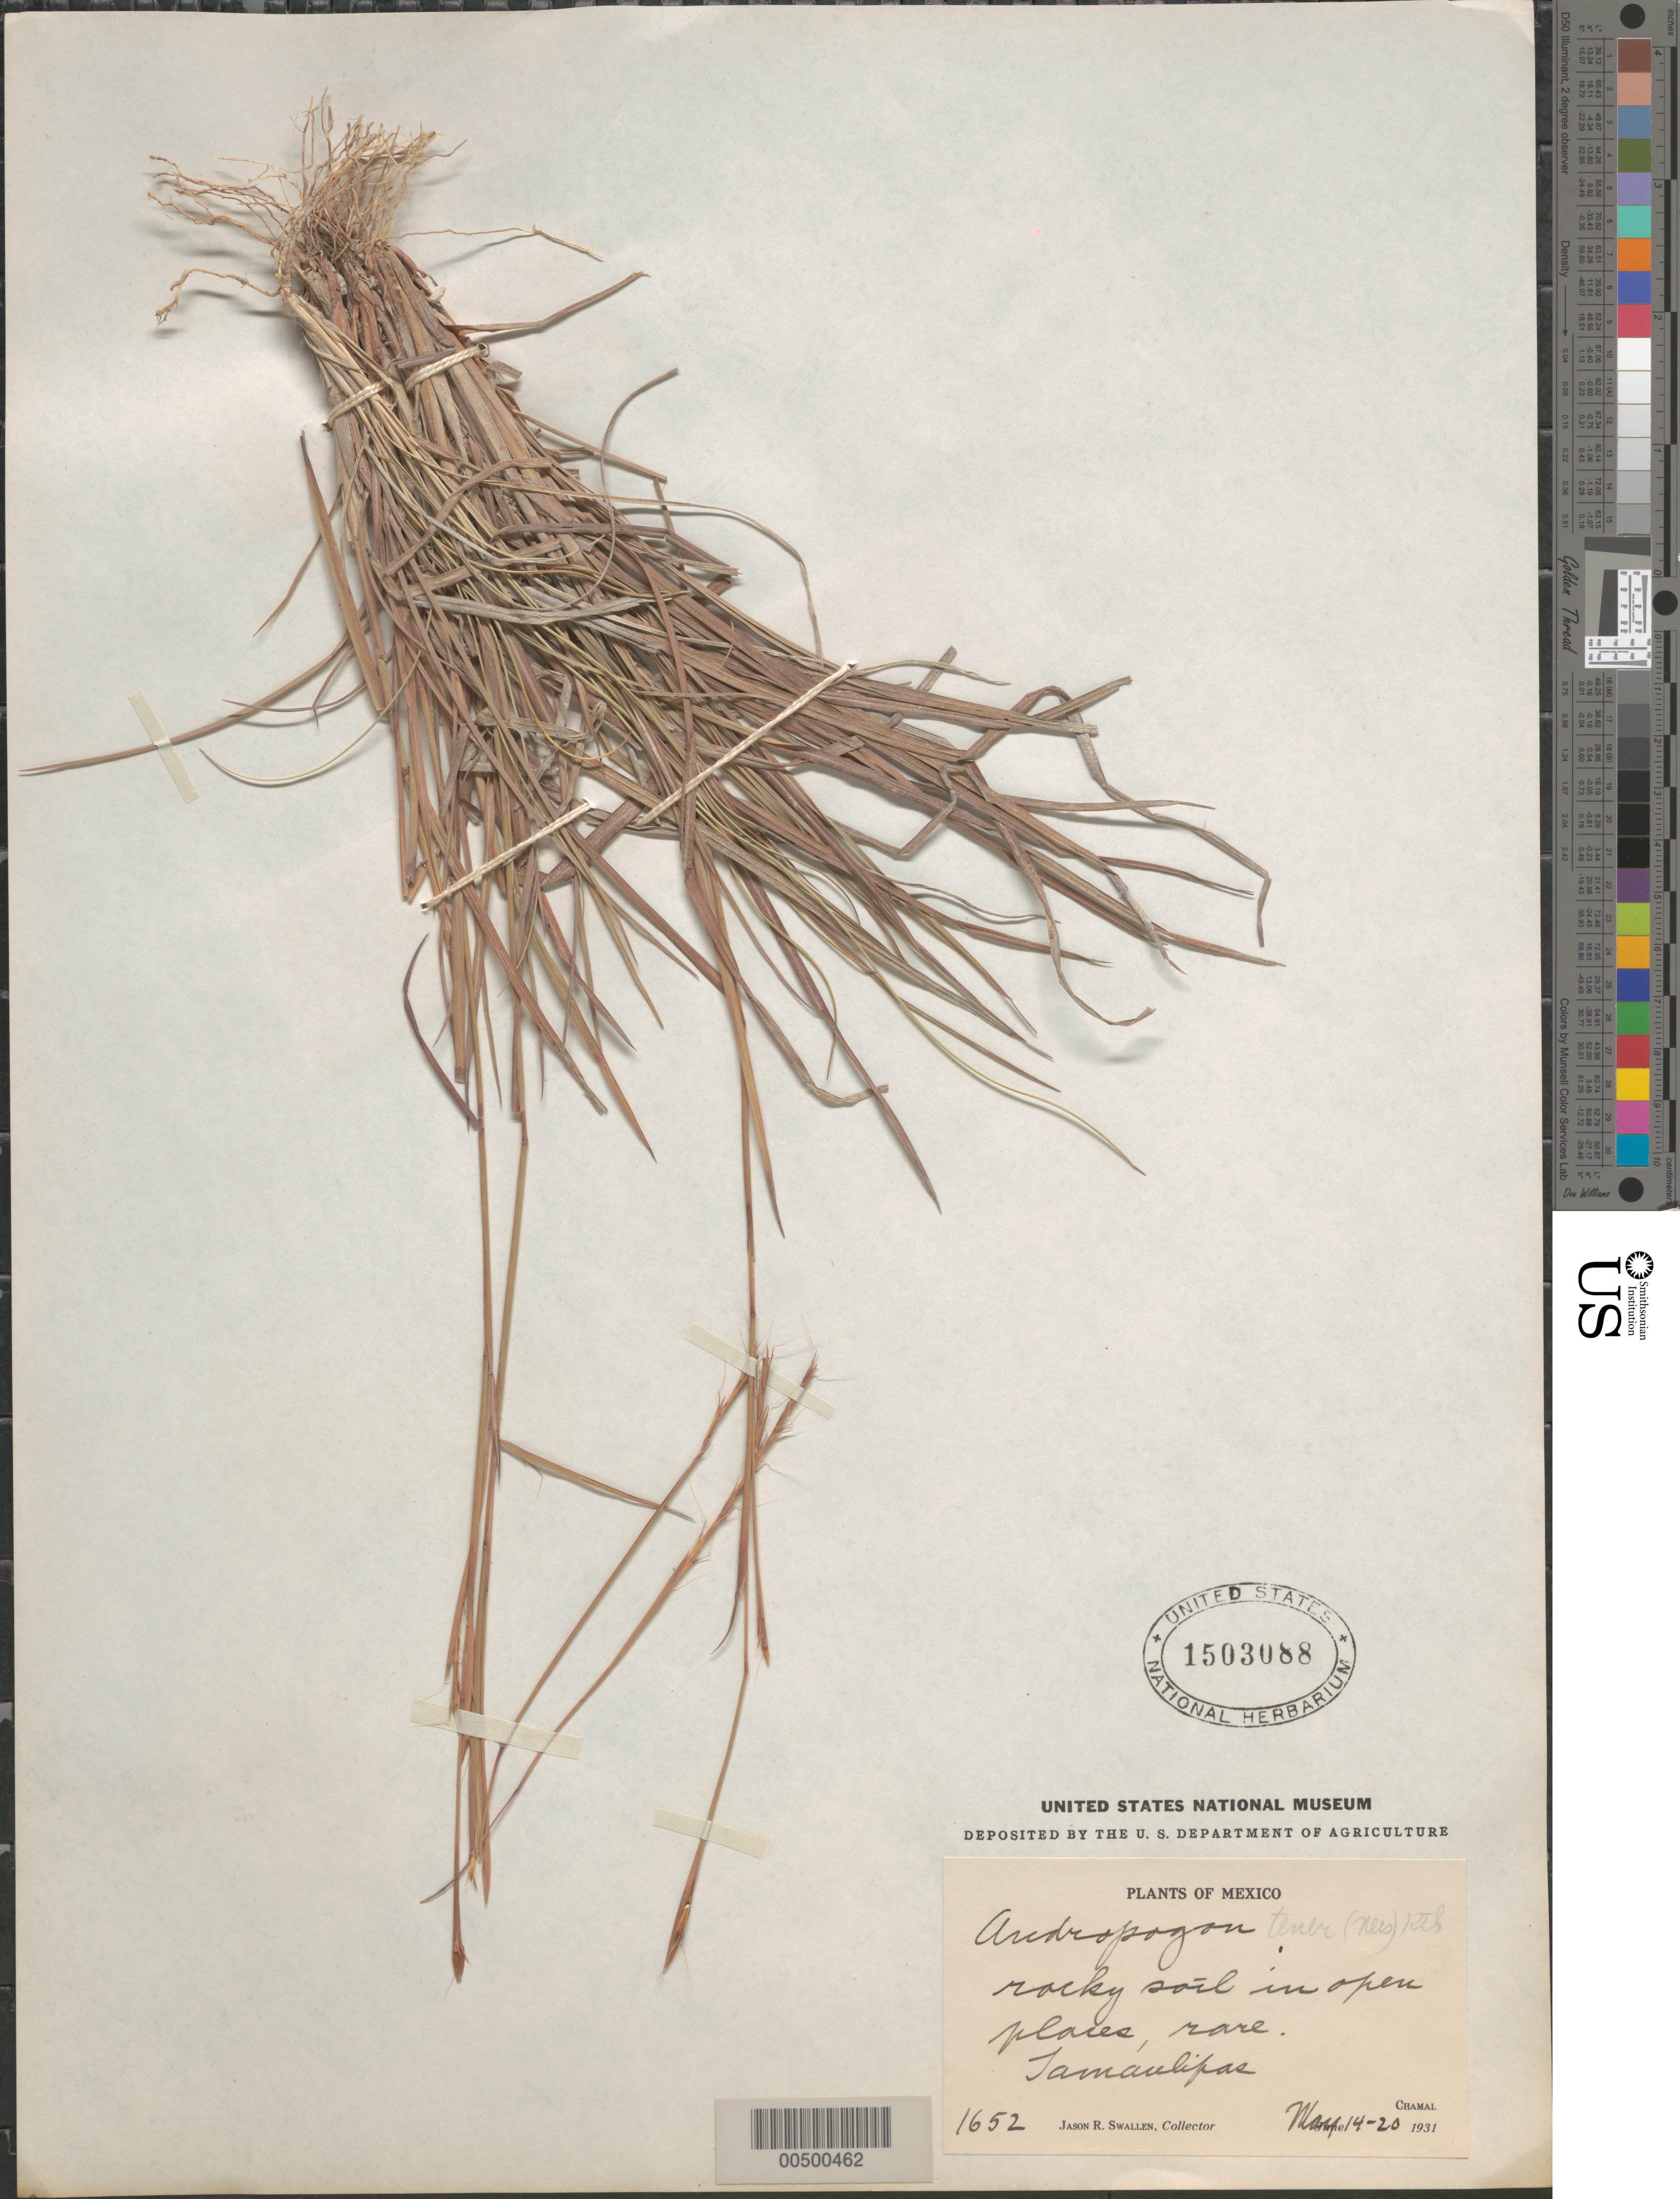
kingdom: Plantae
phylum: Tracheophyta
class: Liliopsida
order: Poales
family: Poaceae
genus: Schizachyrium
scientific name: Schizachyrium tenerum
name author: Nees in Mart.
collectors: J. R. Swallen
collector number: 1652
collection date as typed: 14 May 1931 to 20 May 1931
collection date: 1931-05-14/1931-05-20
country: Mexico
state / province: Tamaulipas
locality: Chamal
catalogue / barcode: US 1503088